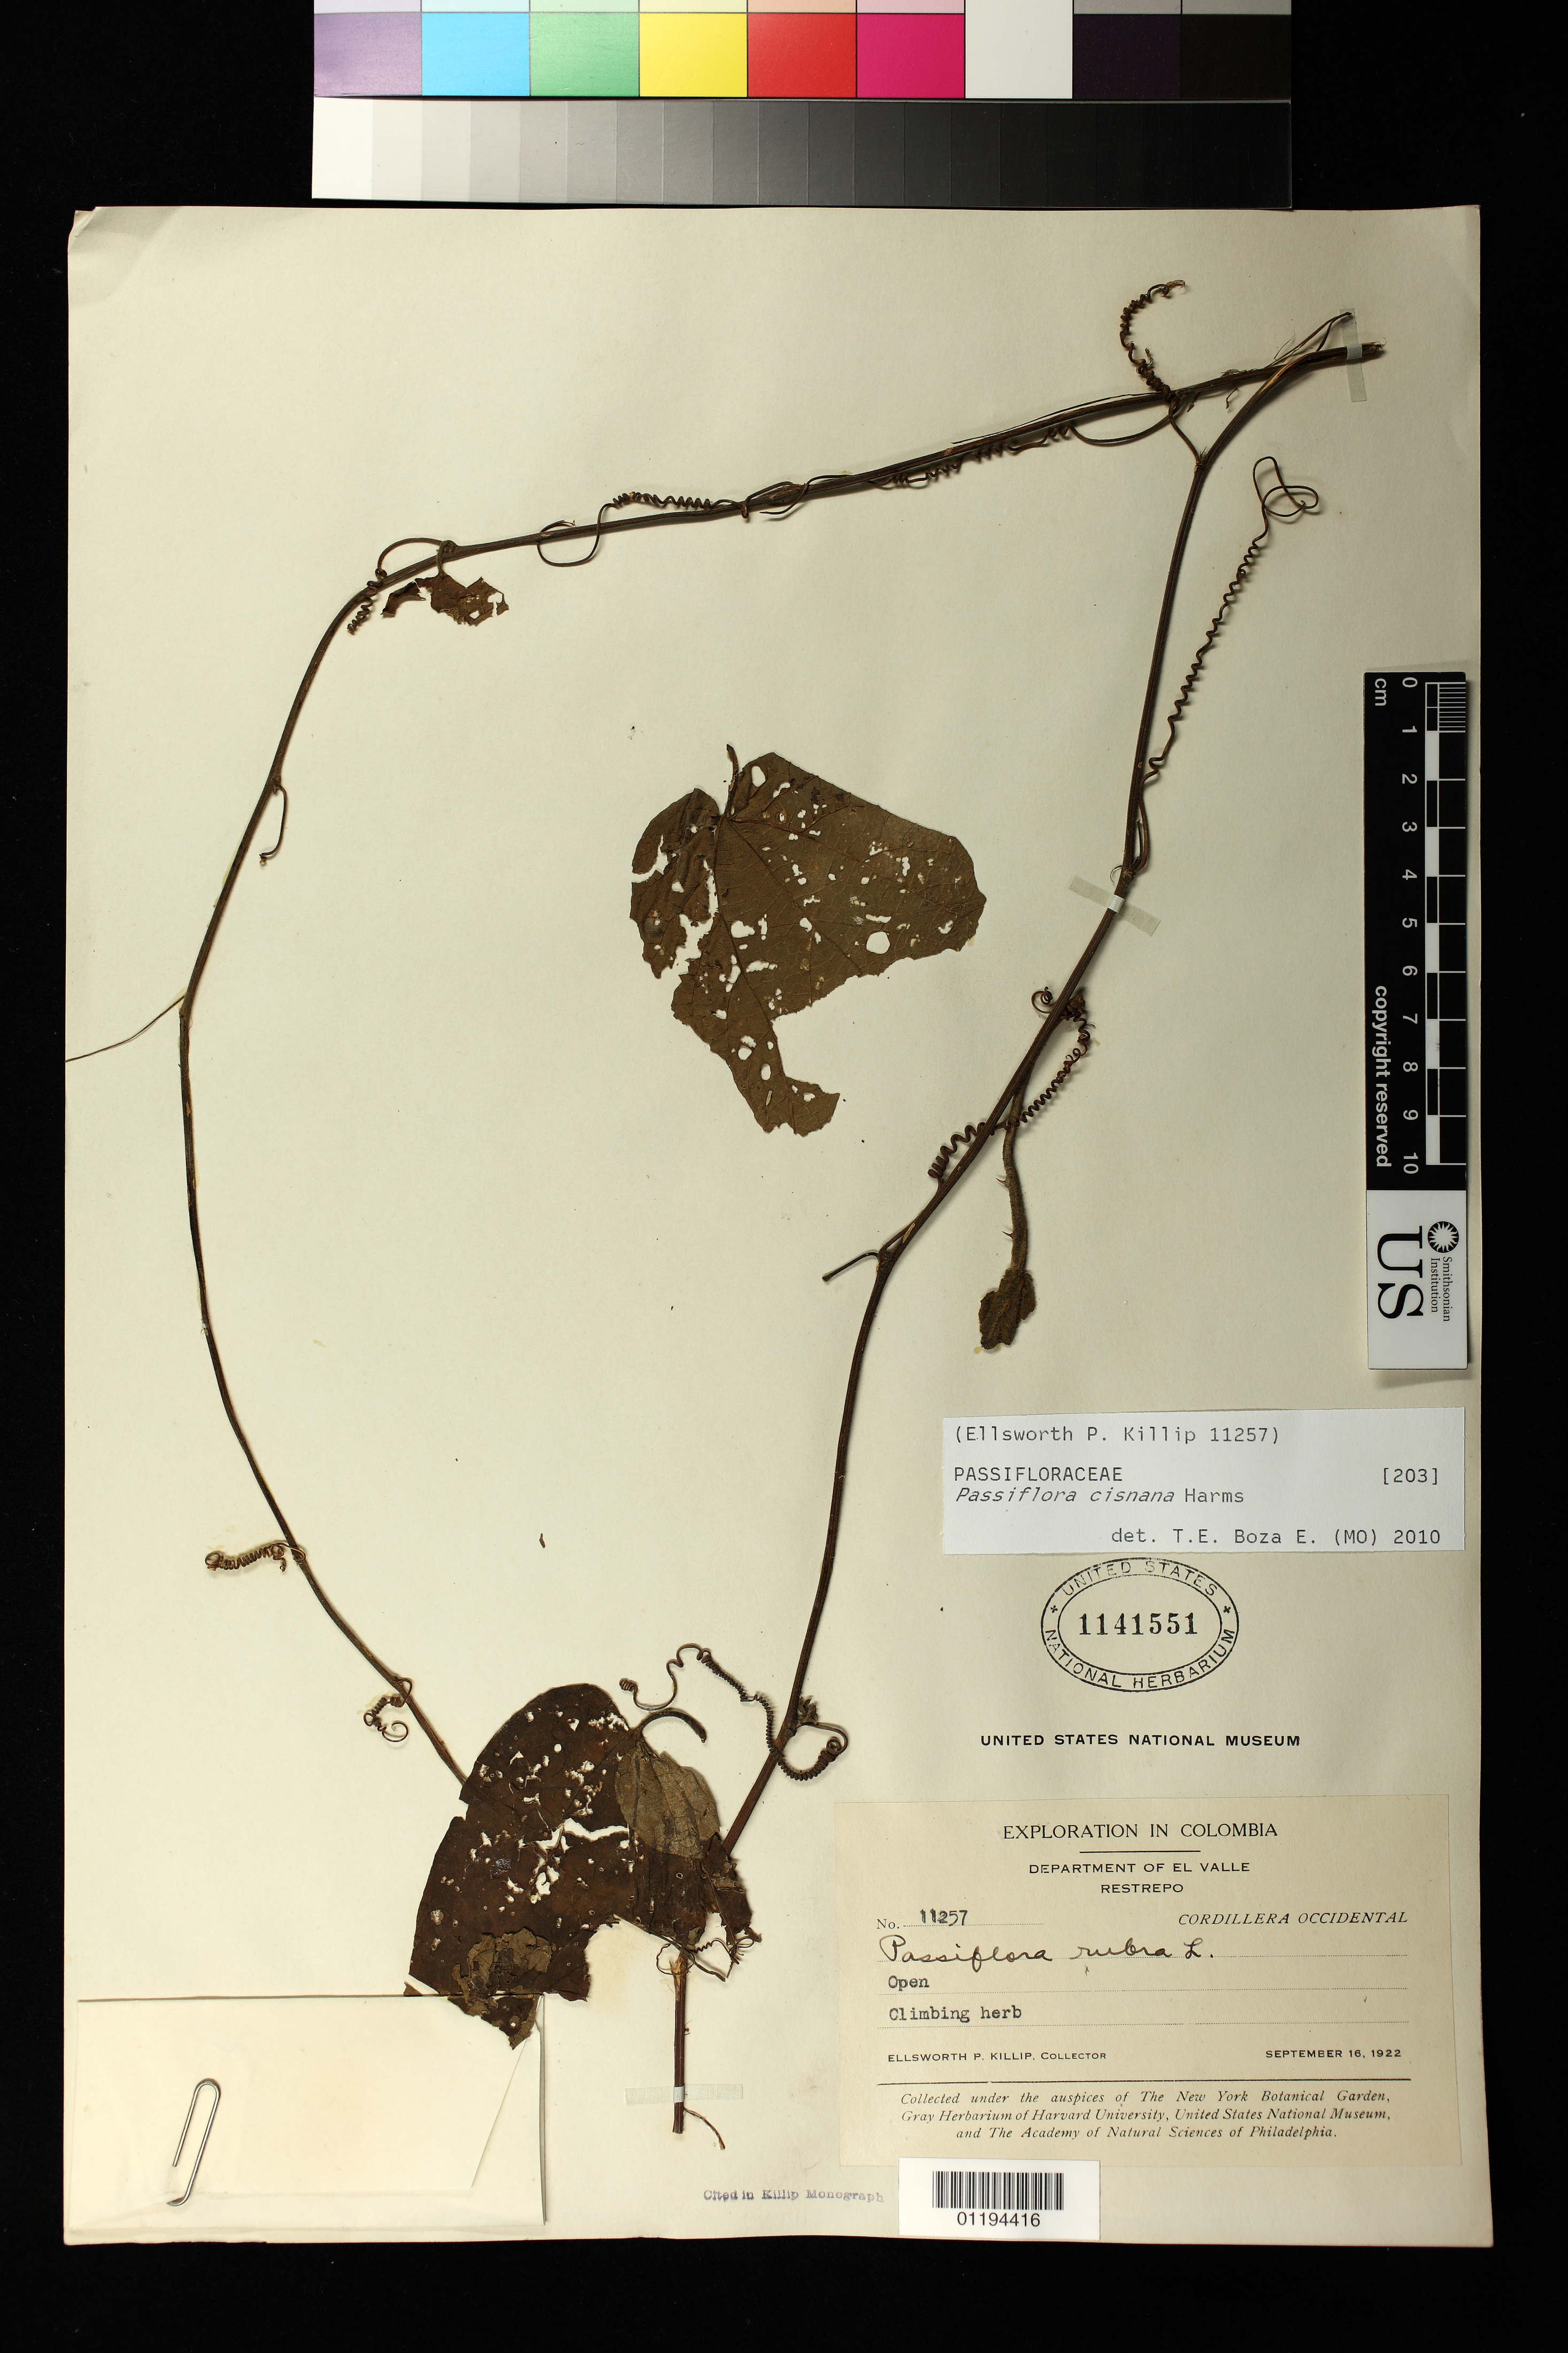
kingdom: Plantae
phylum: Tracheophyta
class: Magnoliopsida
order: Malpighiales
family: Passifloraceae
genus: Passiflora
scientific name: Passiflora cisnana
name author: Harms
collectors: E. P. Killip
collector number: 11257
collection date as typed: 16 Sep 1922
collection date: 1922-09-16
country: Colombia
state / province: Valle del Cauca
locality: Department of El Valle: Restrepo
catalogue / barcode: US 1141551